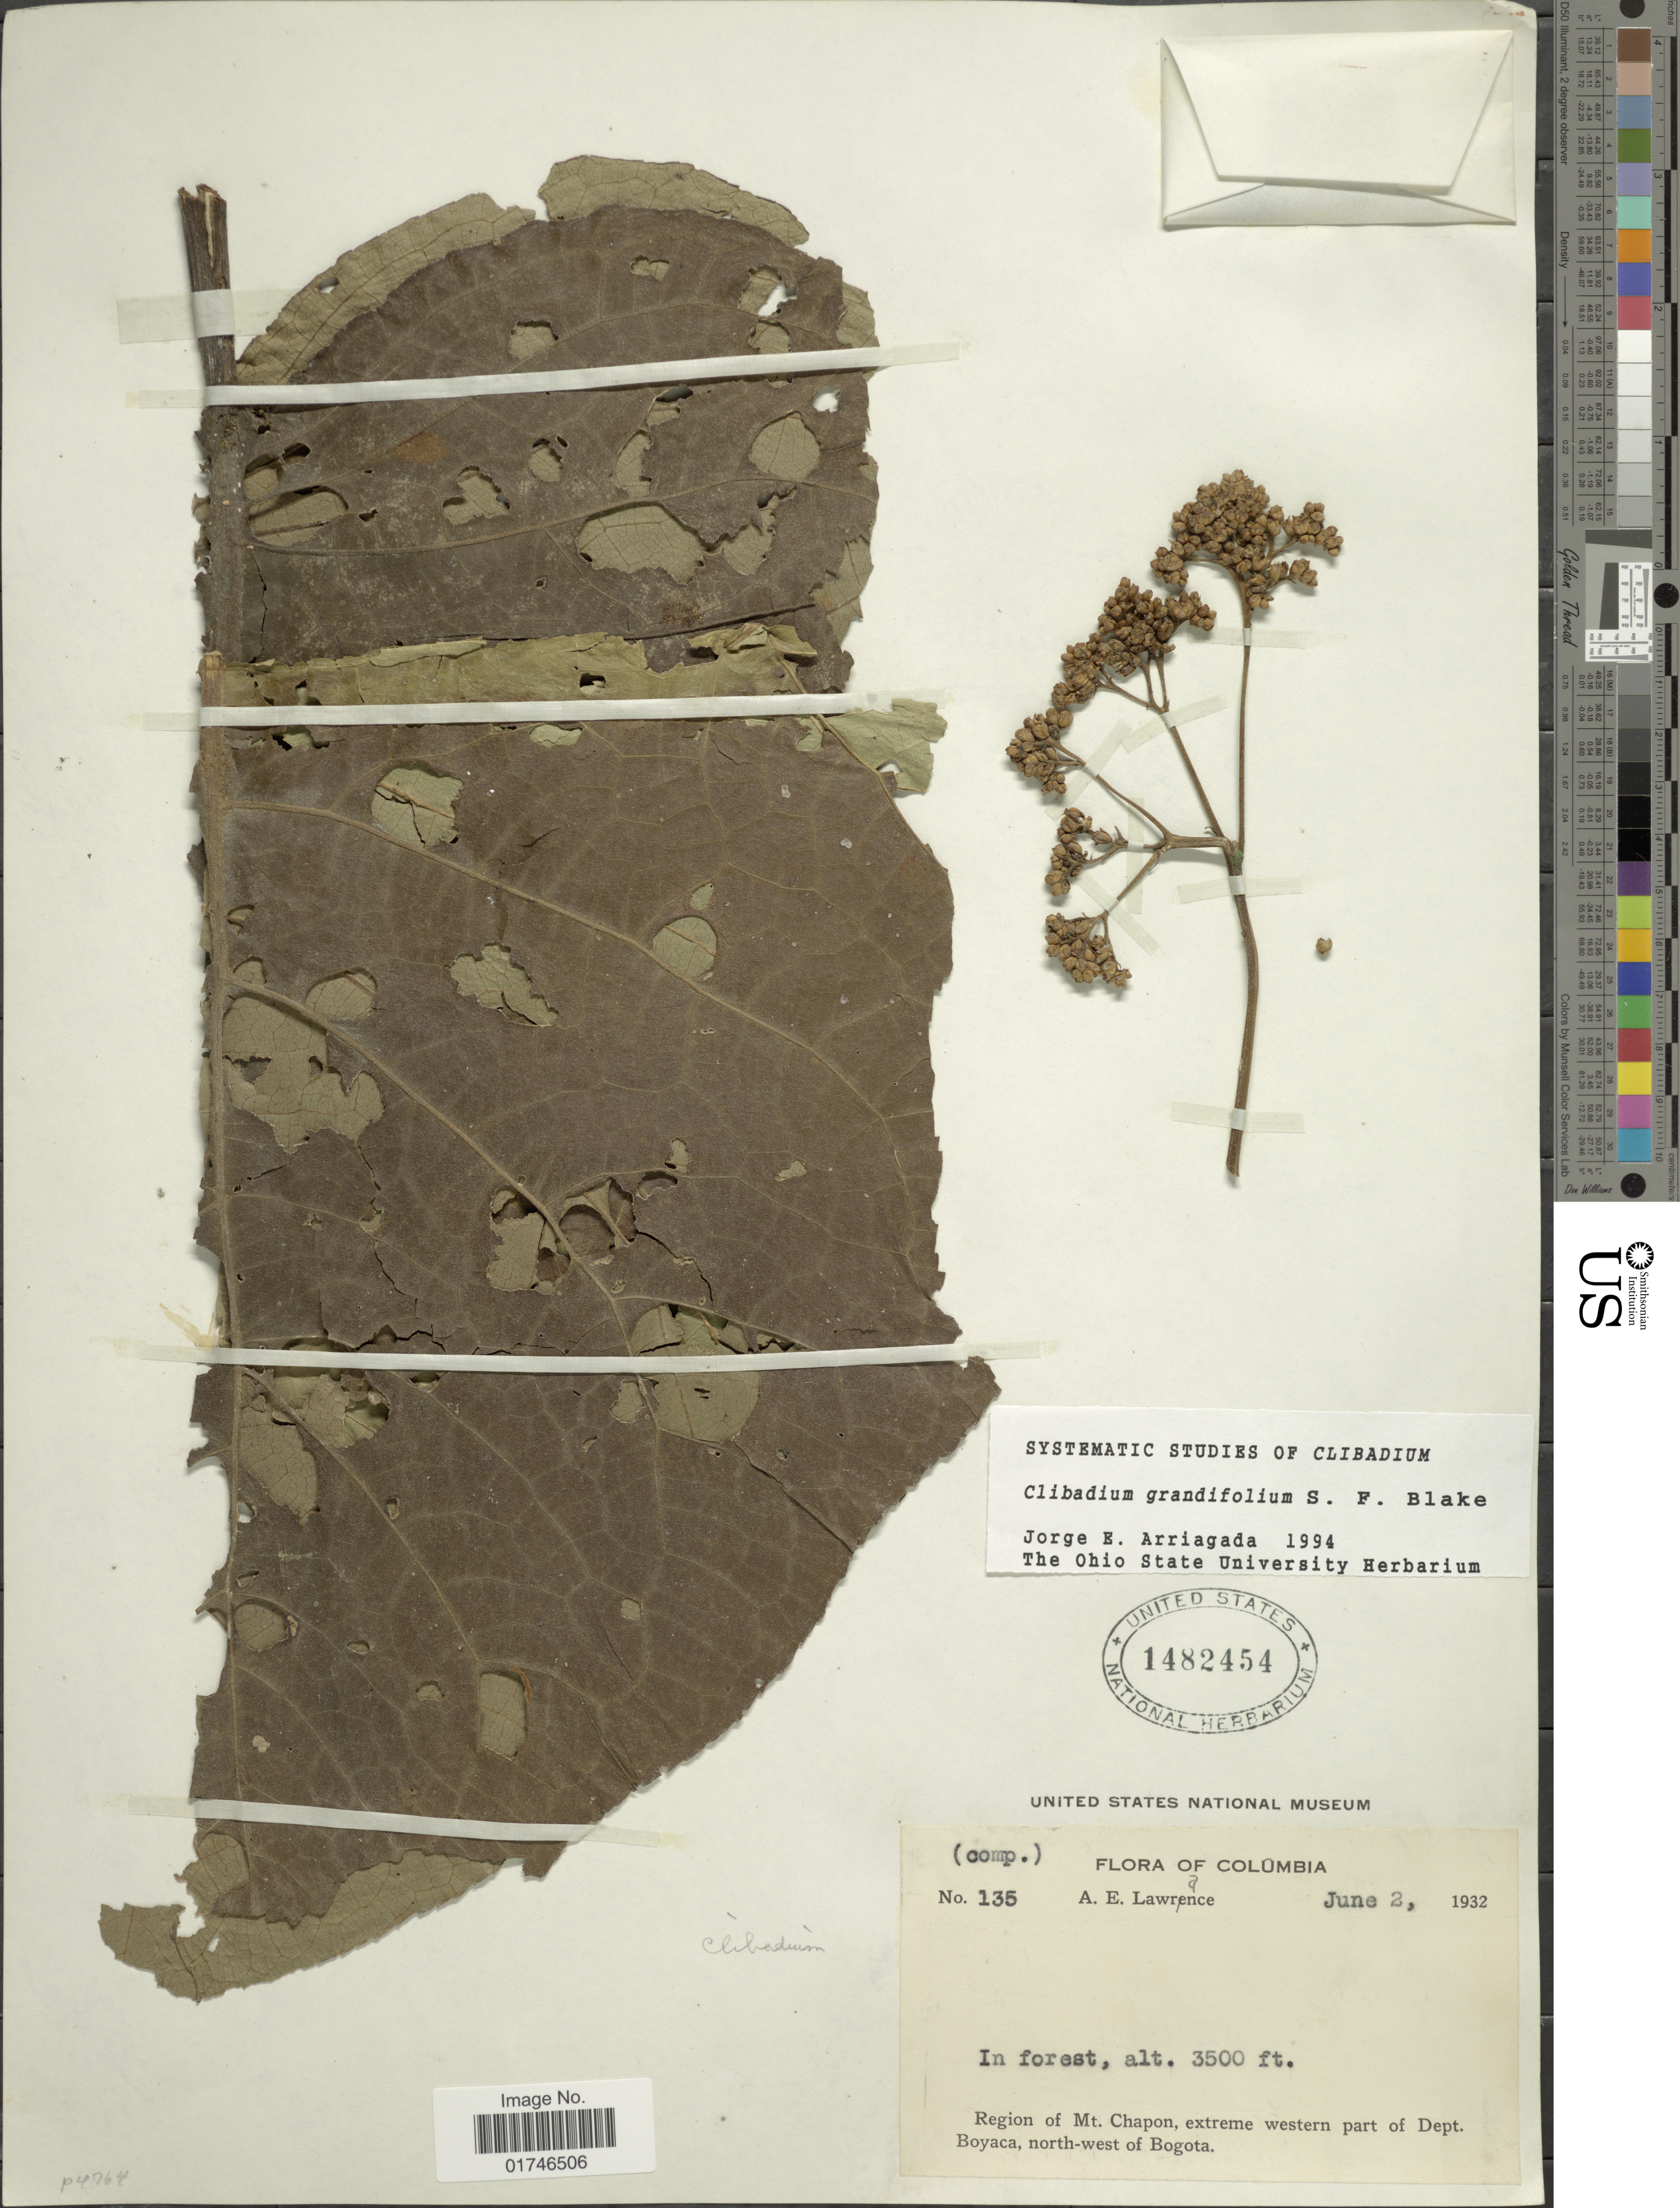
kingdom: Plantae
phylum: Tracheophyta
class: Magnoliopsida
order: Asterales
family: Asteraceae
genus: Clibadium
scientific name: Clibadium grandifolium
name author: S.F. Blake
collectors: A. Lawrance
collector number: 135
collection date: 1932-06-02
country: Colombia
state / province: Boyacá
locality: Region of Mt. Chapon, extreme western part of Dept. Boyaca, north-west of Bogota.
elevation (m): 1067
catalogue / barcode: US 1482454